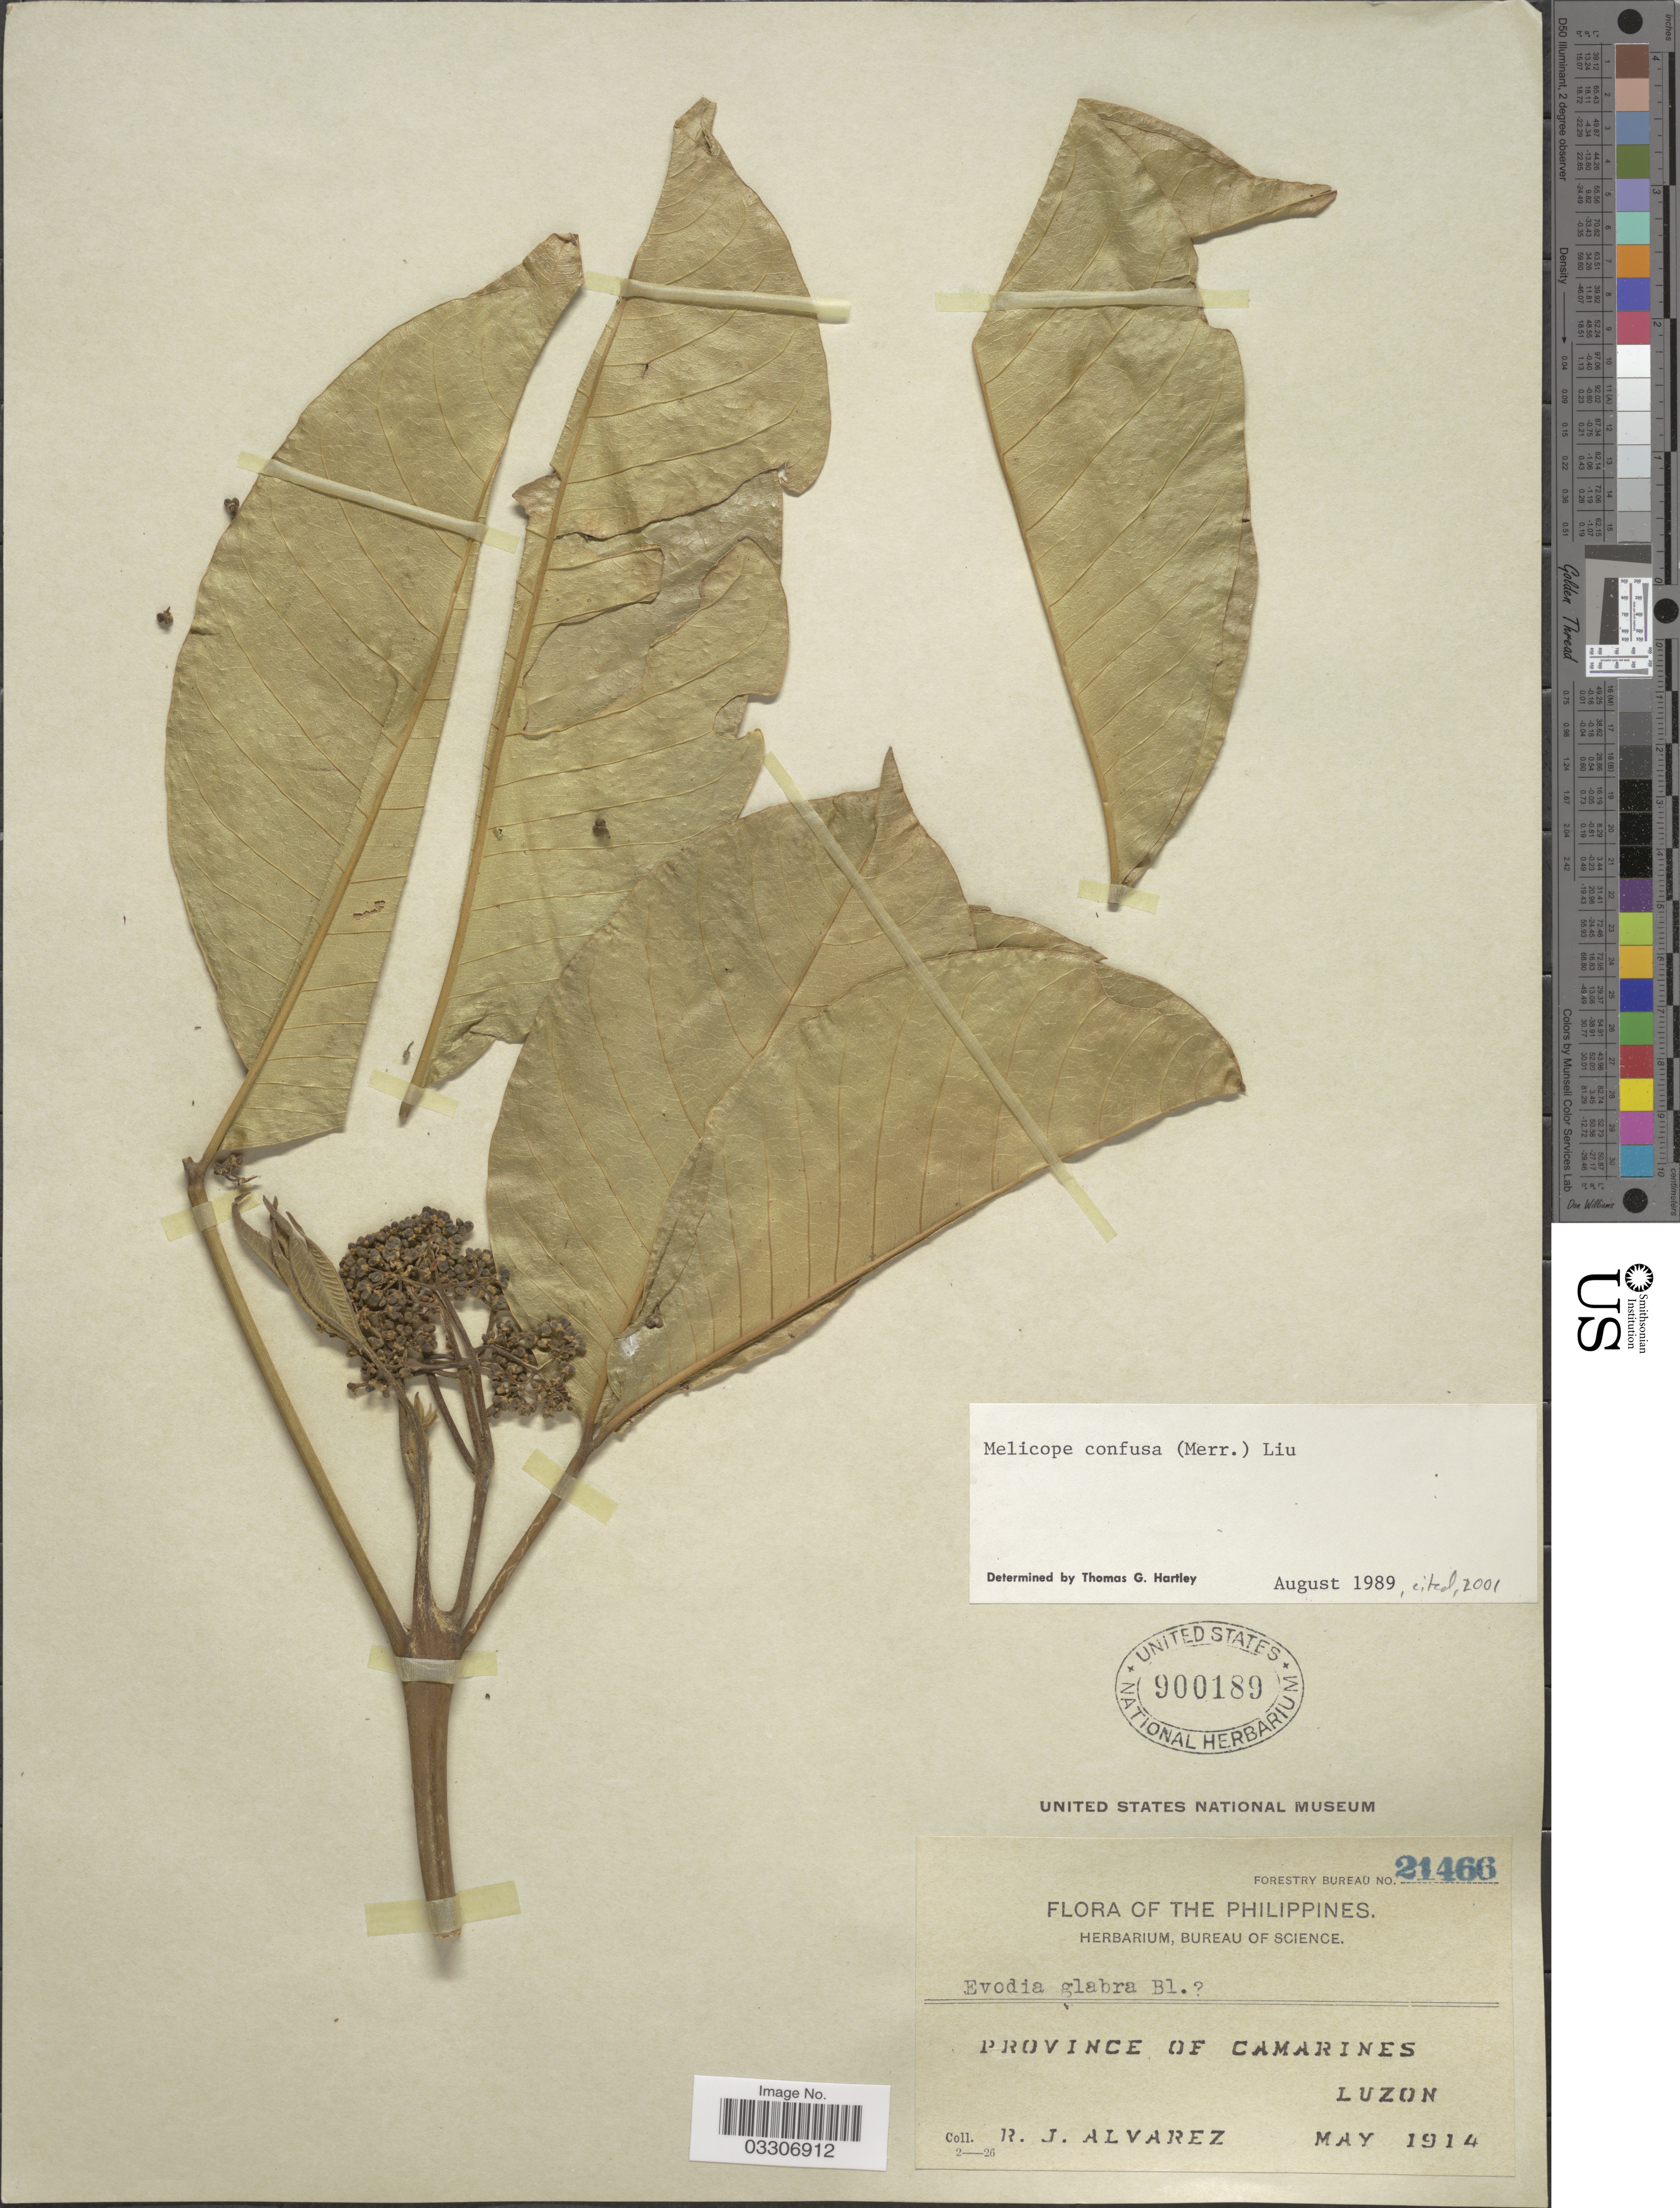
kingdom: Plantae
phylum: Tracheophyta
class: Magnoliopsida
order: Sapindales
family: Rutaceae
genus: Melicope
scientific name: Melicope confusa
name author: (Merr.) P.S. Liu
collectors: R. Alvarez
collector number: Forestry Bureau 21466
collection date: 1914-05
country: Philippines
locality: Province of Camarines, Luzon.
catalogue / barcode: US 900189